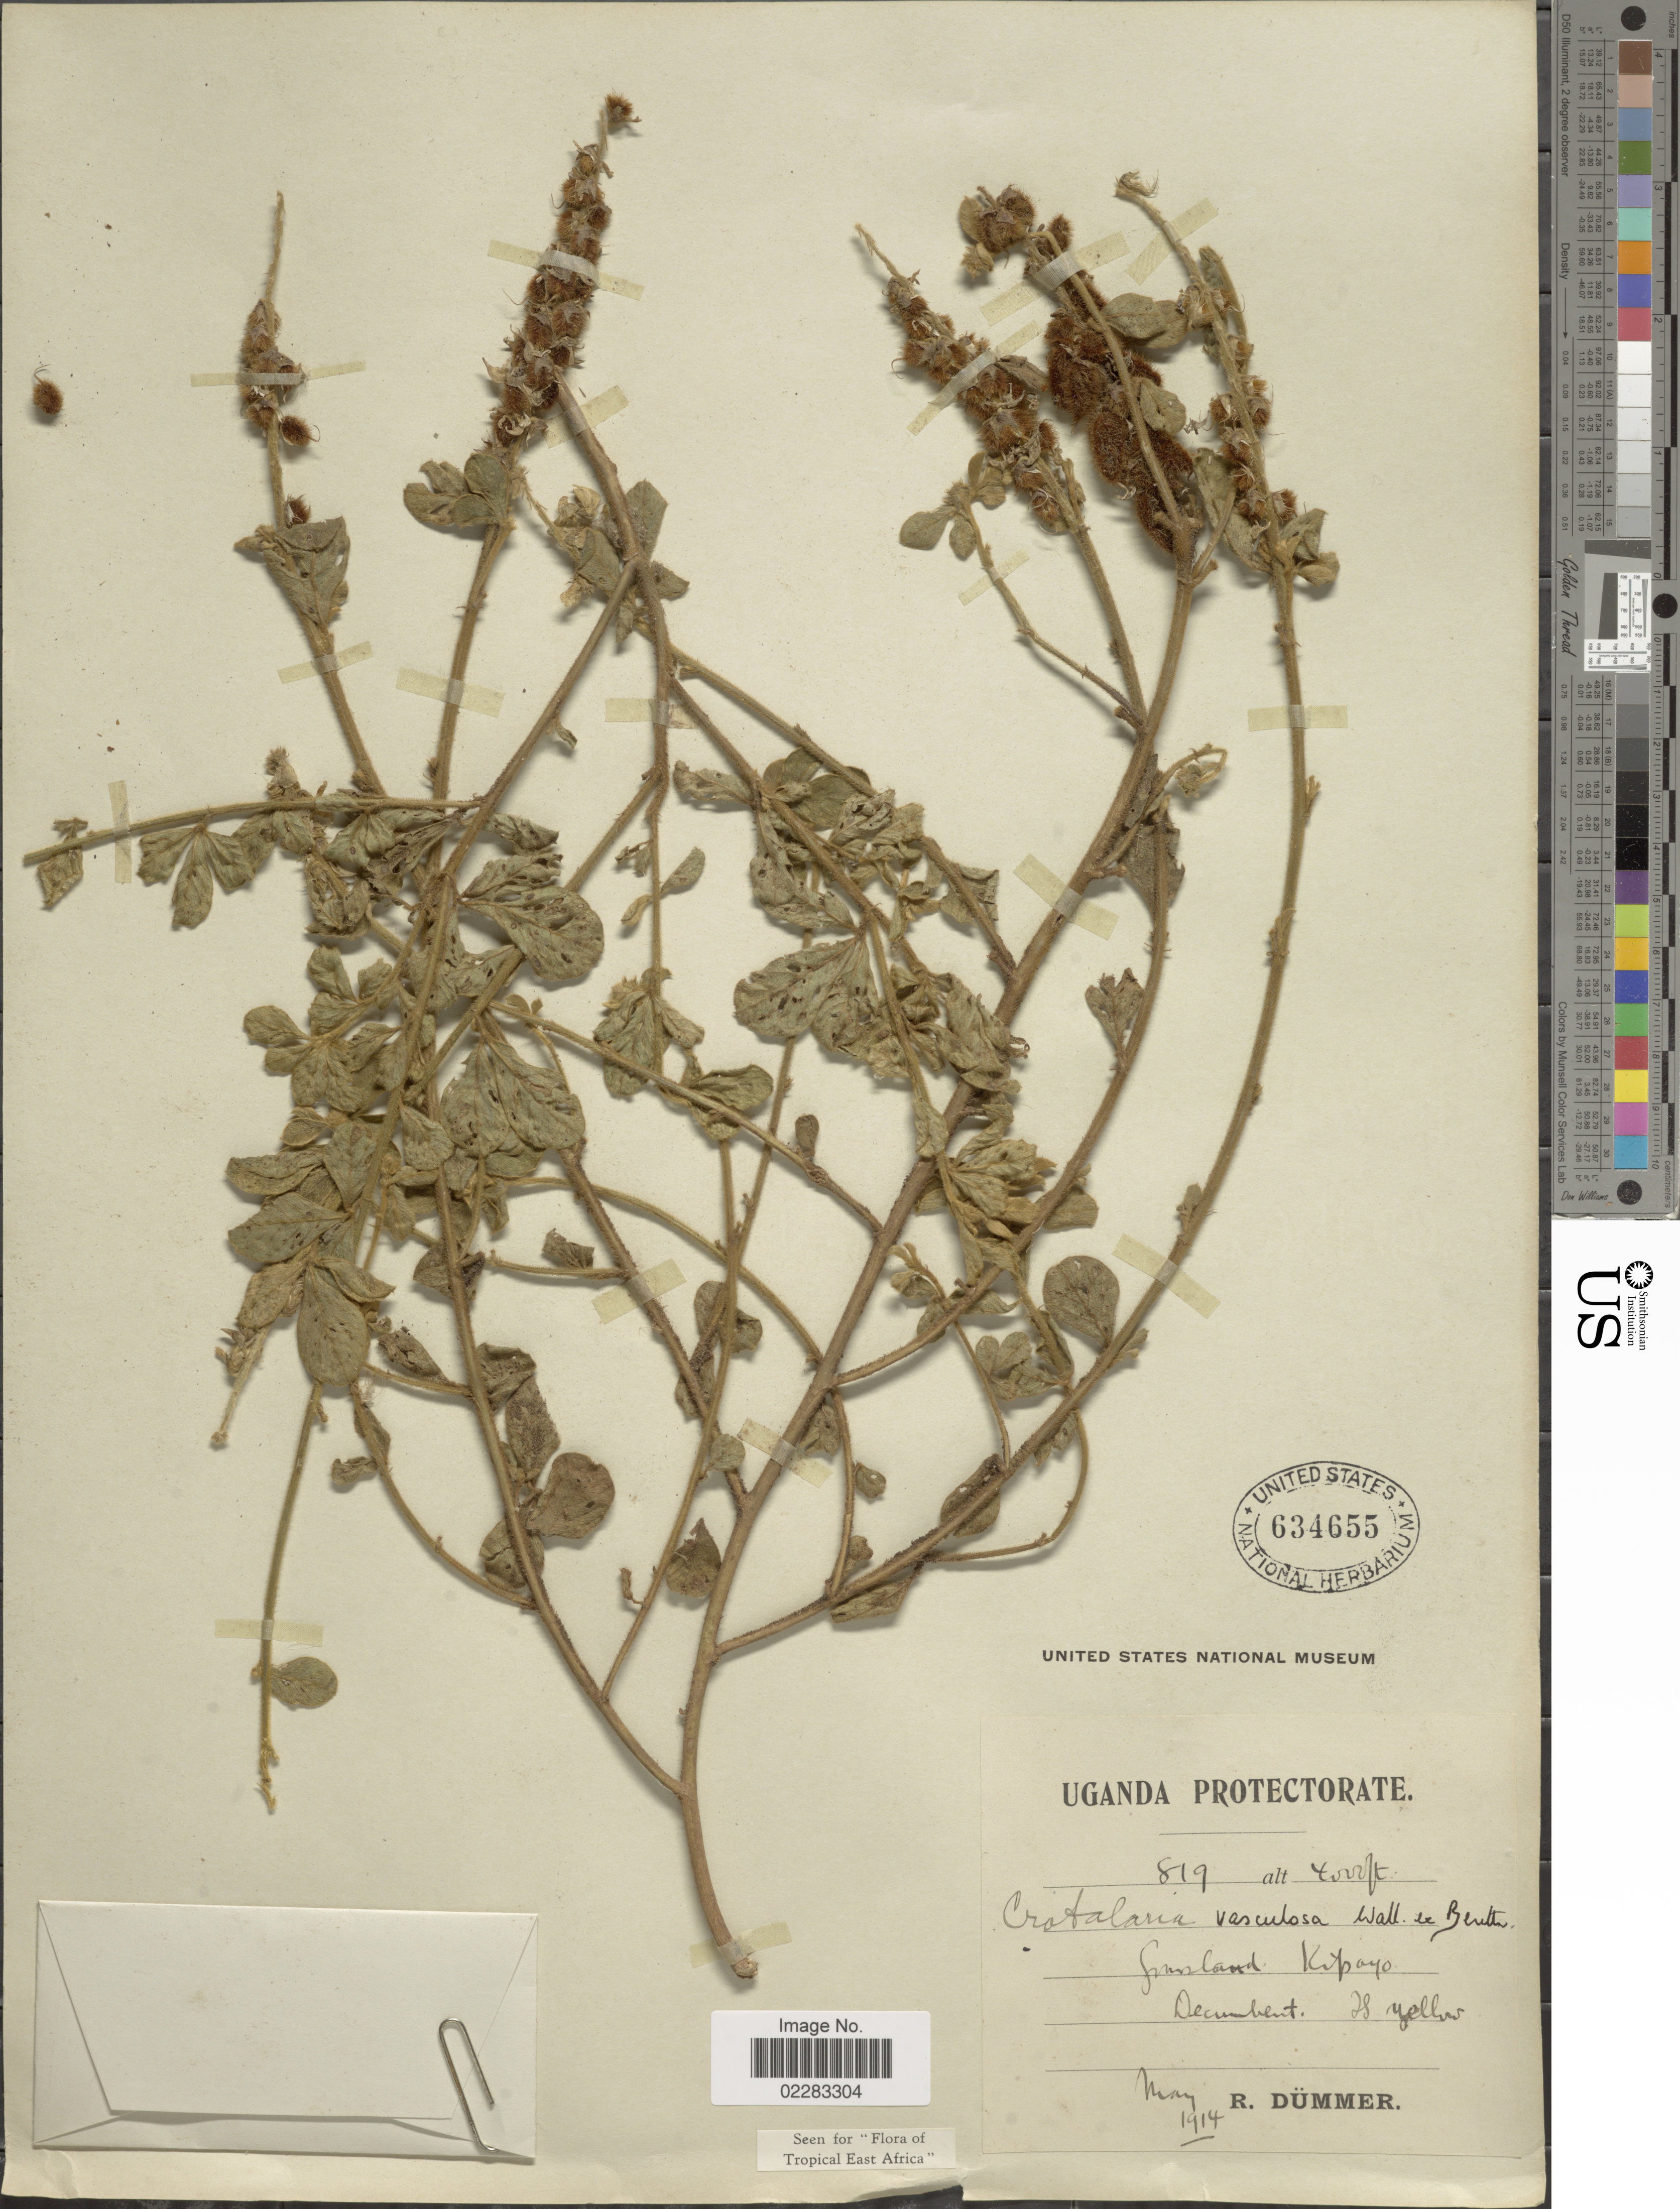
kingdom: Plantae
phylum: Tracheophyta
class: Magnoliopsida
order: Fabales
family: Fabaceae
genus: Crotalaria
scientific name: Crotalaria vasculosa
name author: Benth.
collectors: R. A. Dümmer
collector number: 819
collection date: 1914-05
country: Uganda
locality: Uganda Protectorate, Grassland Kipayo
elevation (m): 1219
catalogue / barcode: US 634655